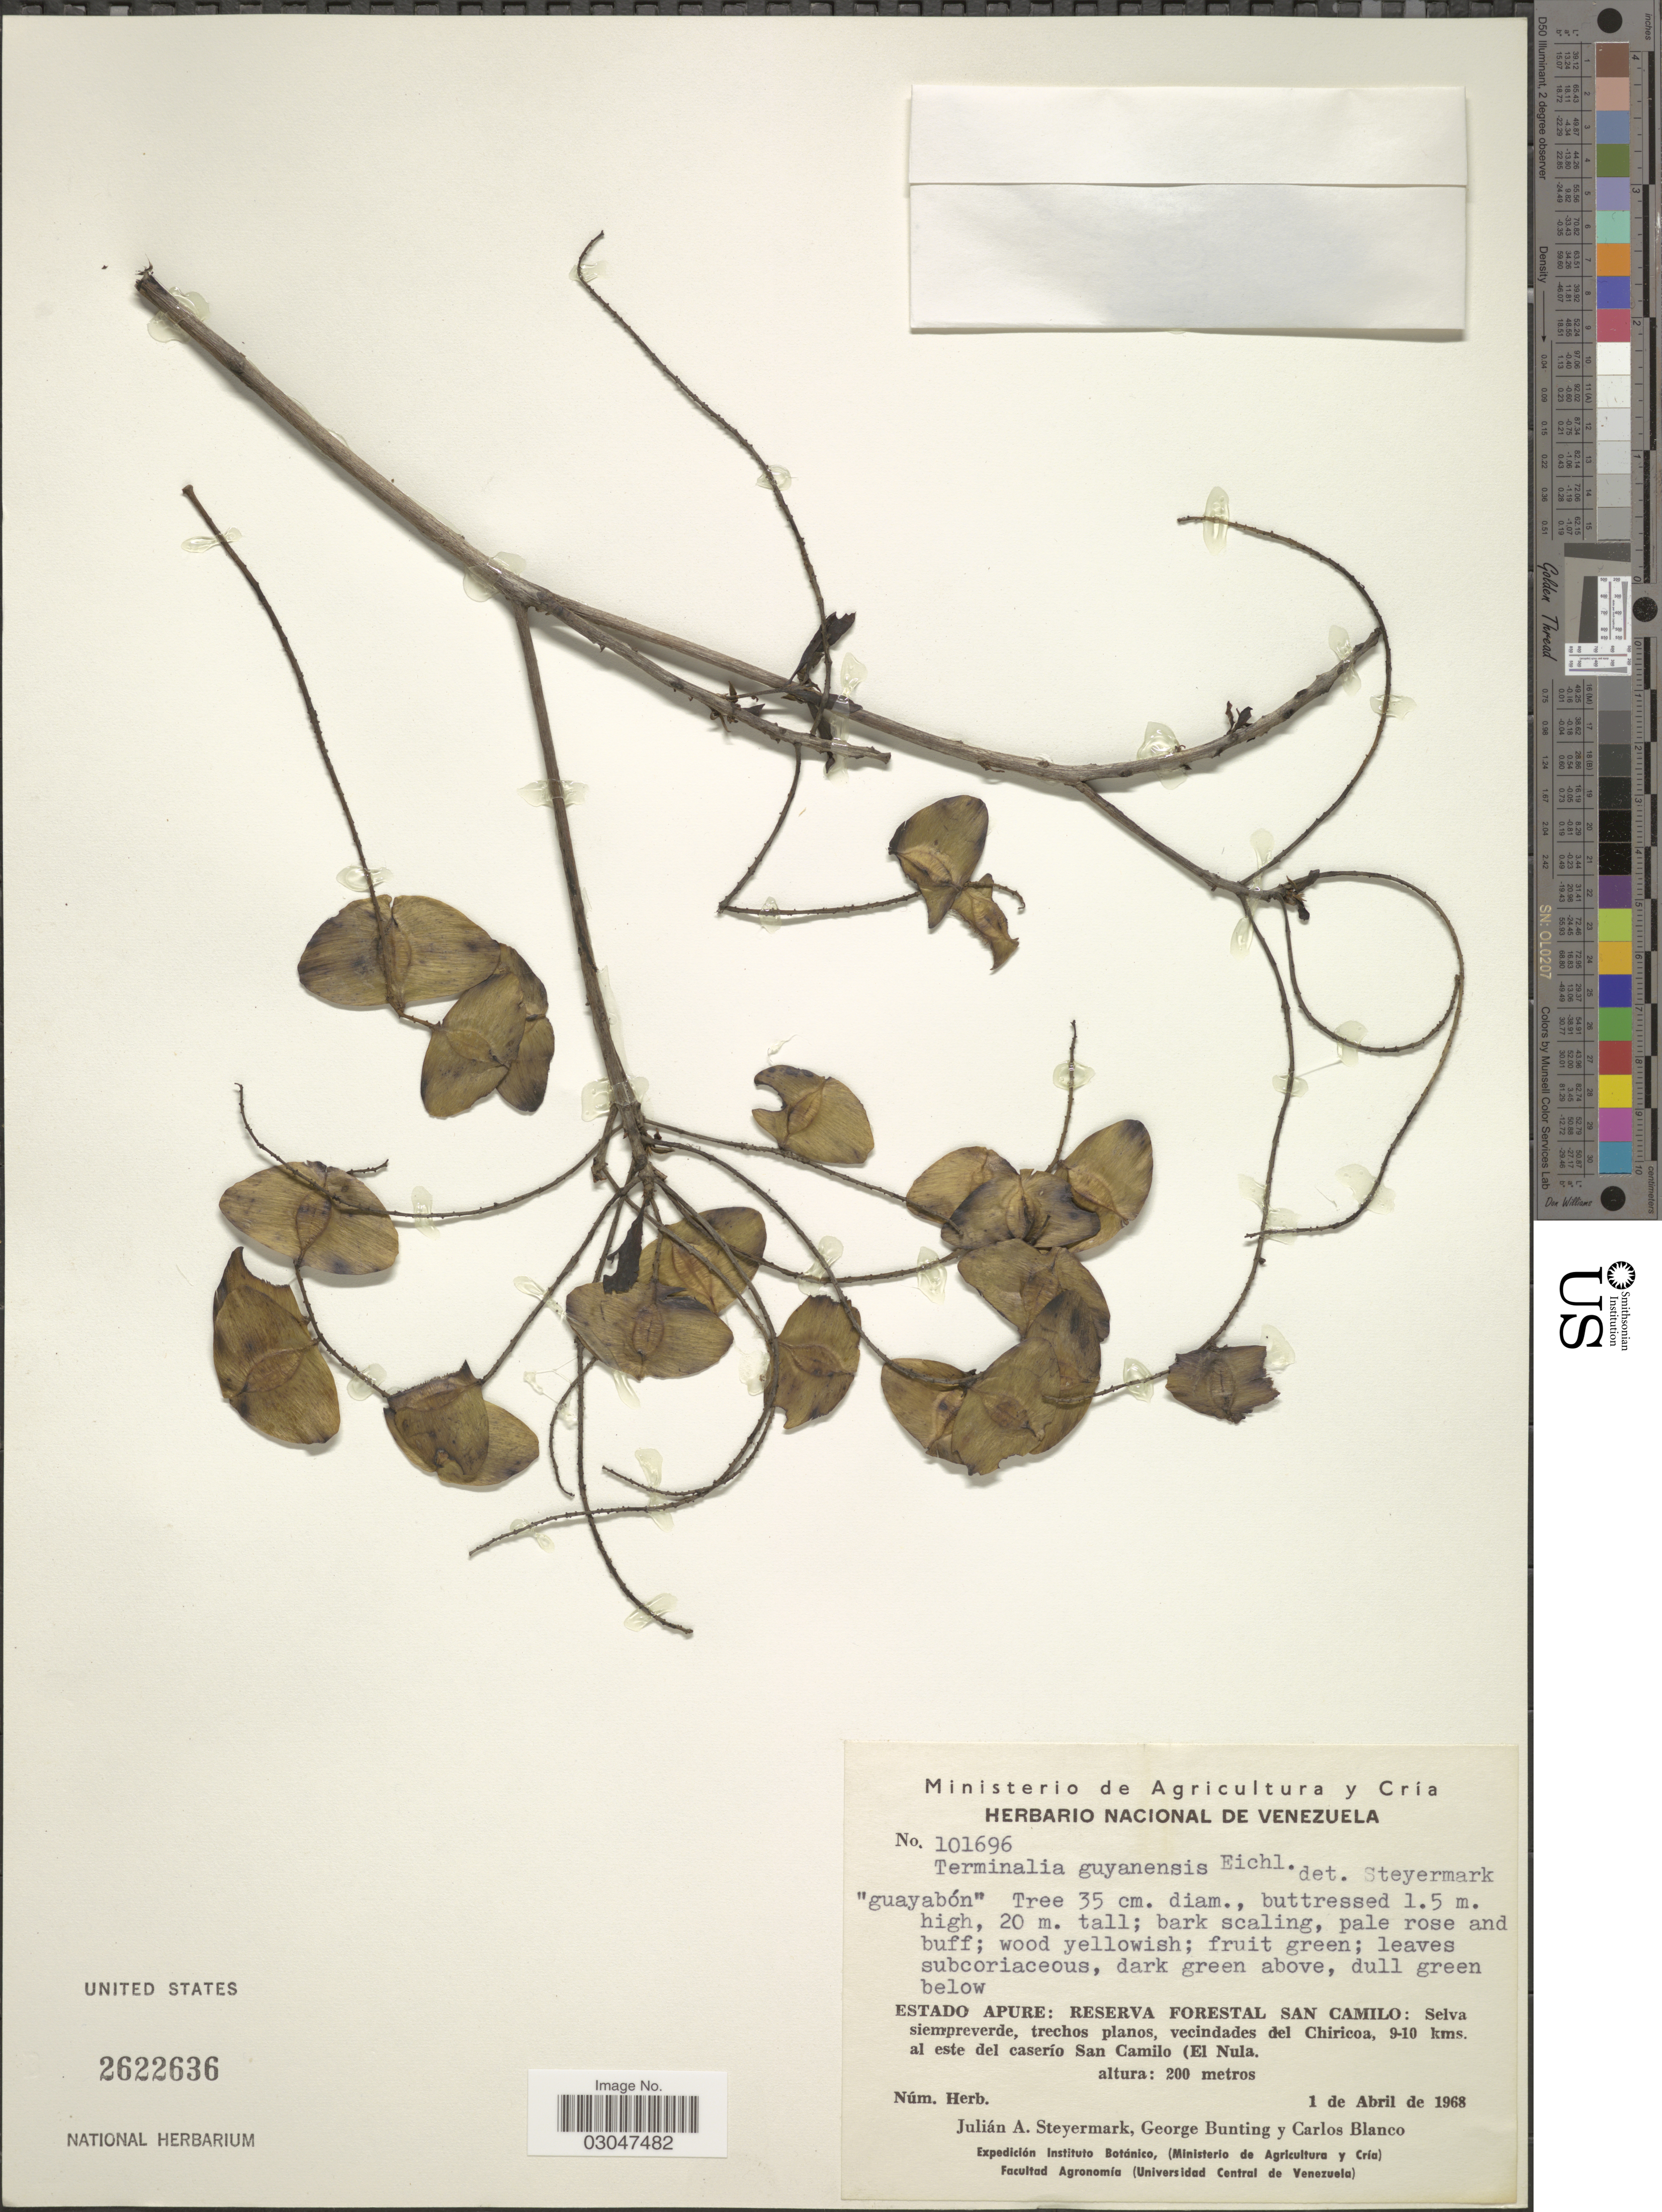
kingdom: Plantae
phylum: Tracheophyta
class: Magnoliopsida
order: Myrtales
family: Combretaceae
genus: Terminalia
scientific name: Terminalia guyanensis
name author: Eichler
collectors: J. Steyermark, G. S. Bunting & C. Blanco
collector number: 101696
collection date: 1968-04-01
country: Venezuela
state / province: Apure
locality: Reserva Forestal San Camilo: Selva siempreverde, trechos planos, vecindades del Chiricoa, 9-10 kms. al este del caserío San Camilo (El Nula.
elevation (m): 200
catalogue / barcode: US 2622636